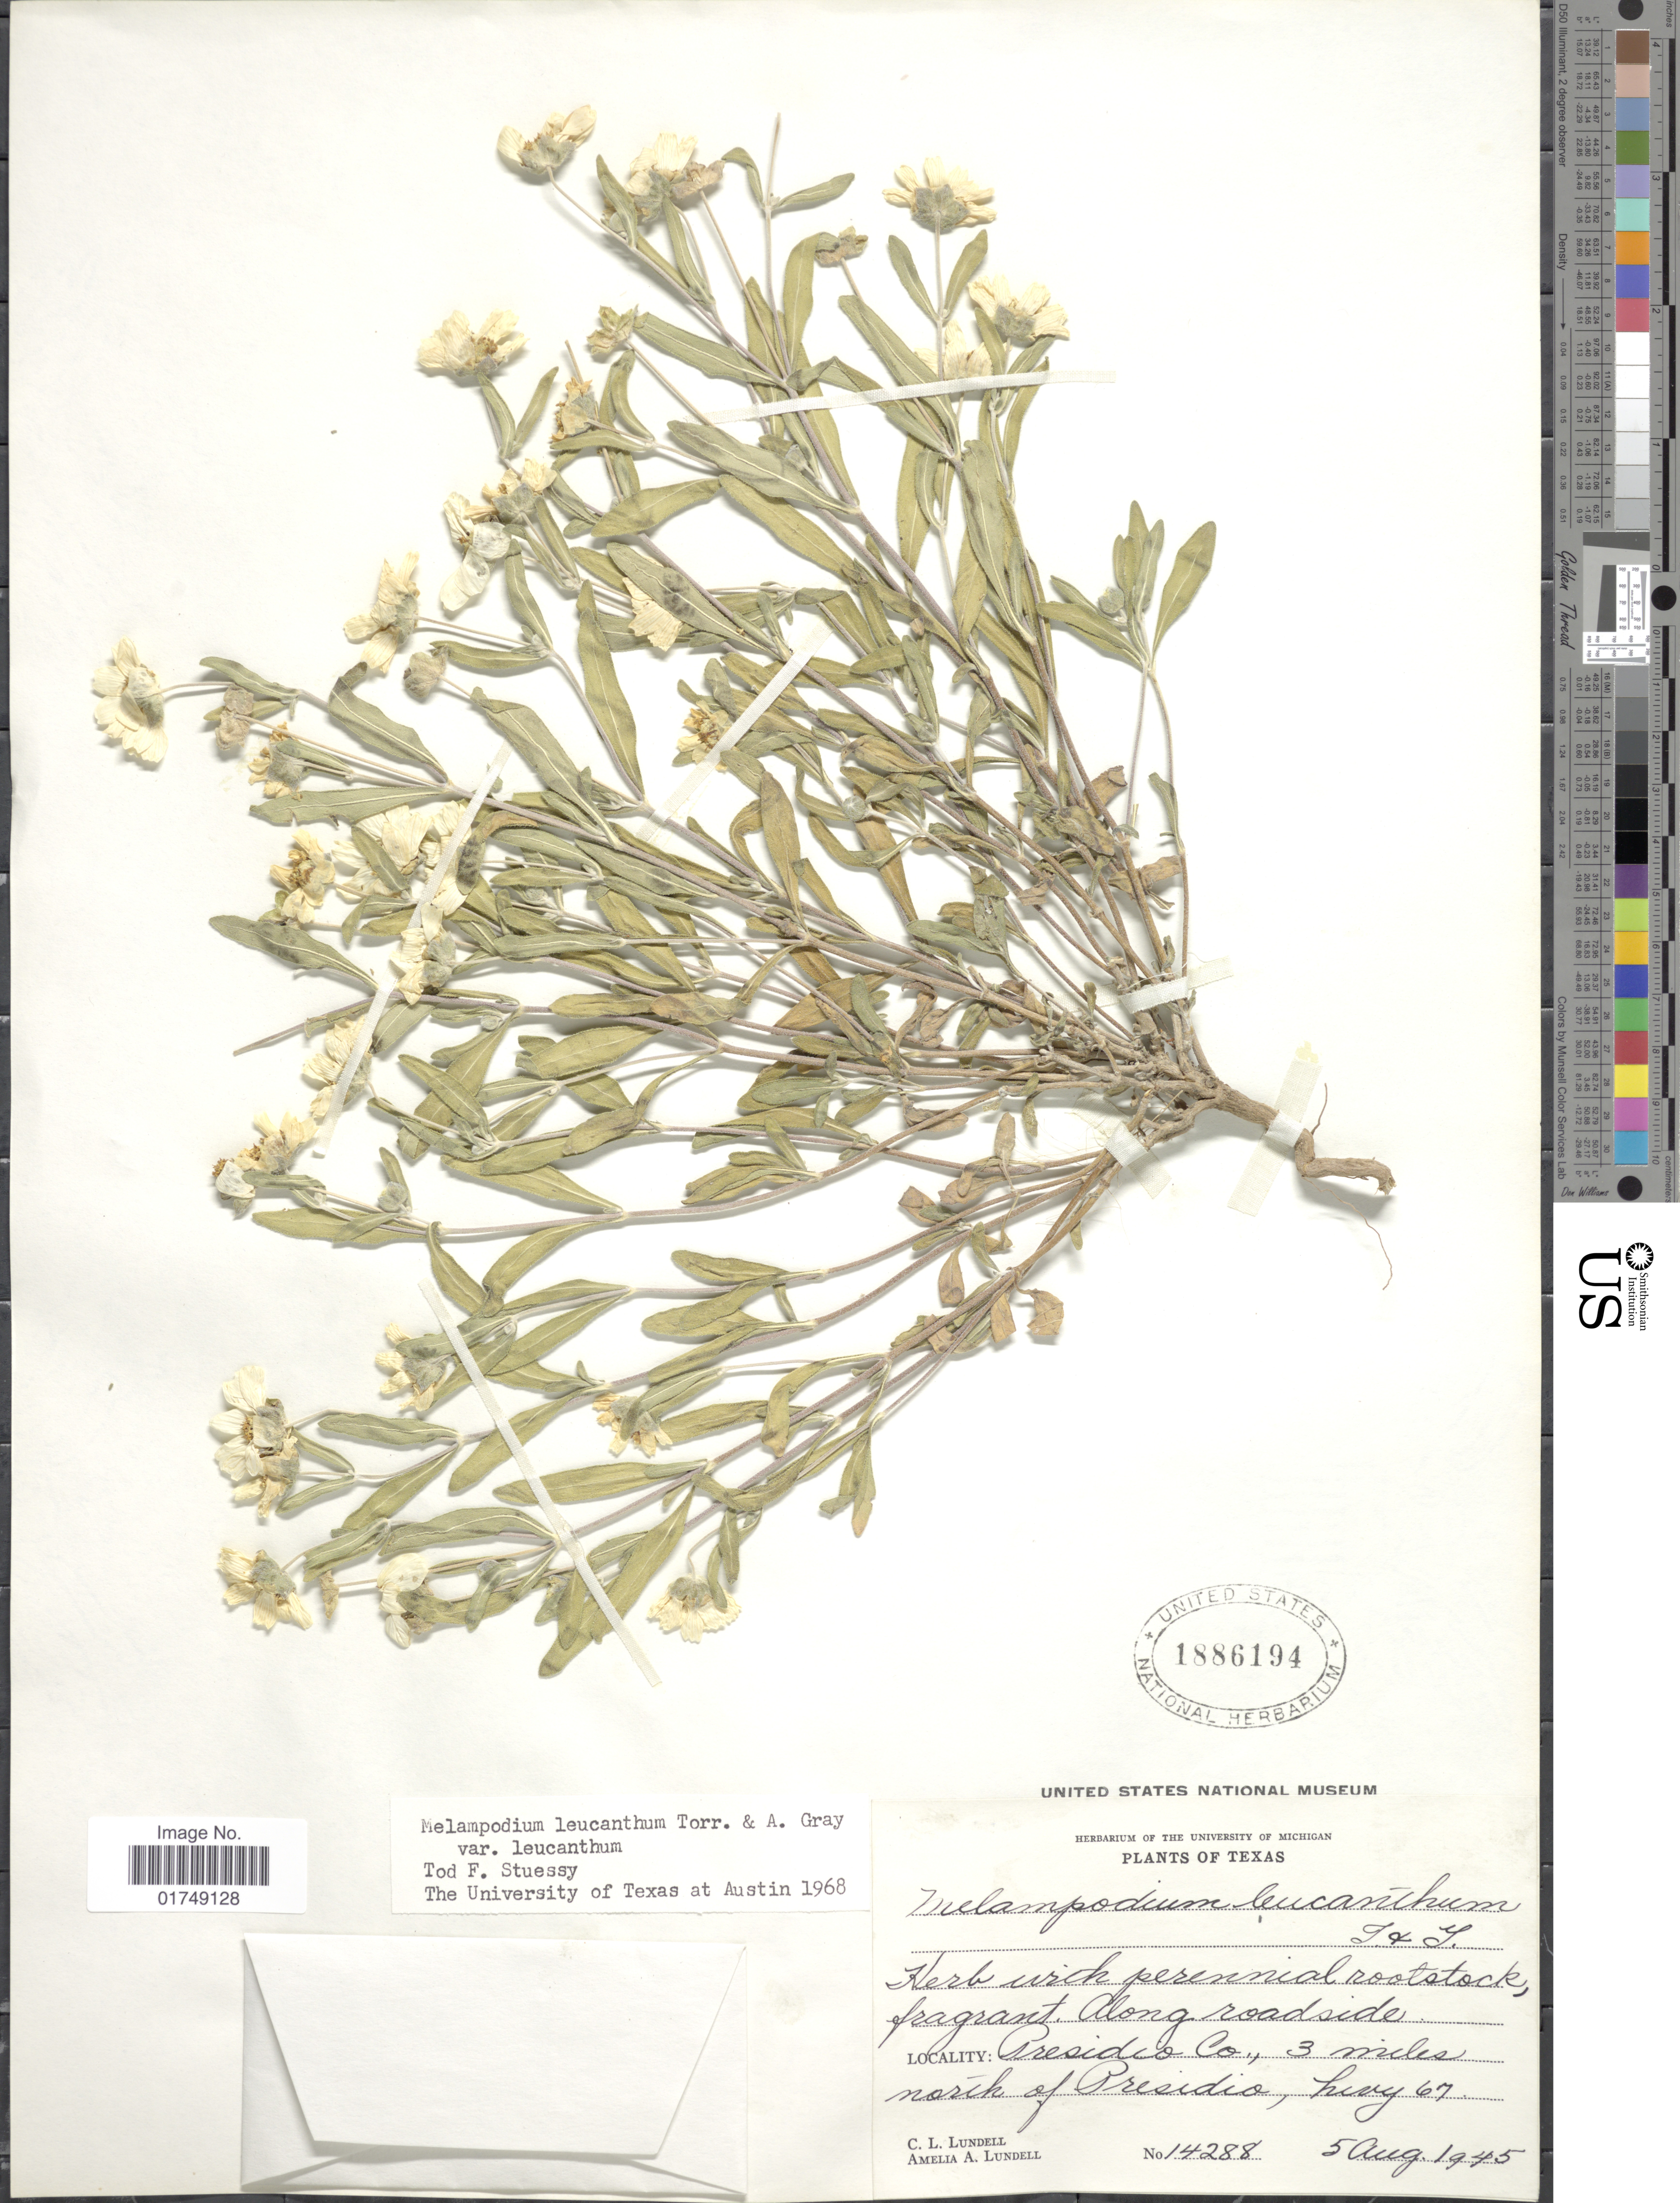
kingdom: Plantae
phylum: Tracheophyta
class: Magnoliopsida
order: Asterales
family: Asteraceae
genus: Melampodium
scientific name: Melampodium leucanthum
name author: Torr. & A. Gray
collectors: C. L. Lundell & A. A. Lundell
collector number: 14288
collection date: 1945-08-05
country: United States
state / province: Texas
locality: Presidio Co., 3 miles north of Presidio, hwy 67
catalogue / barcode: US 1886194